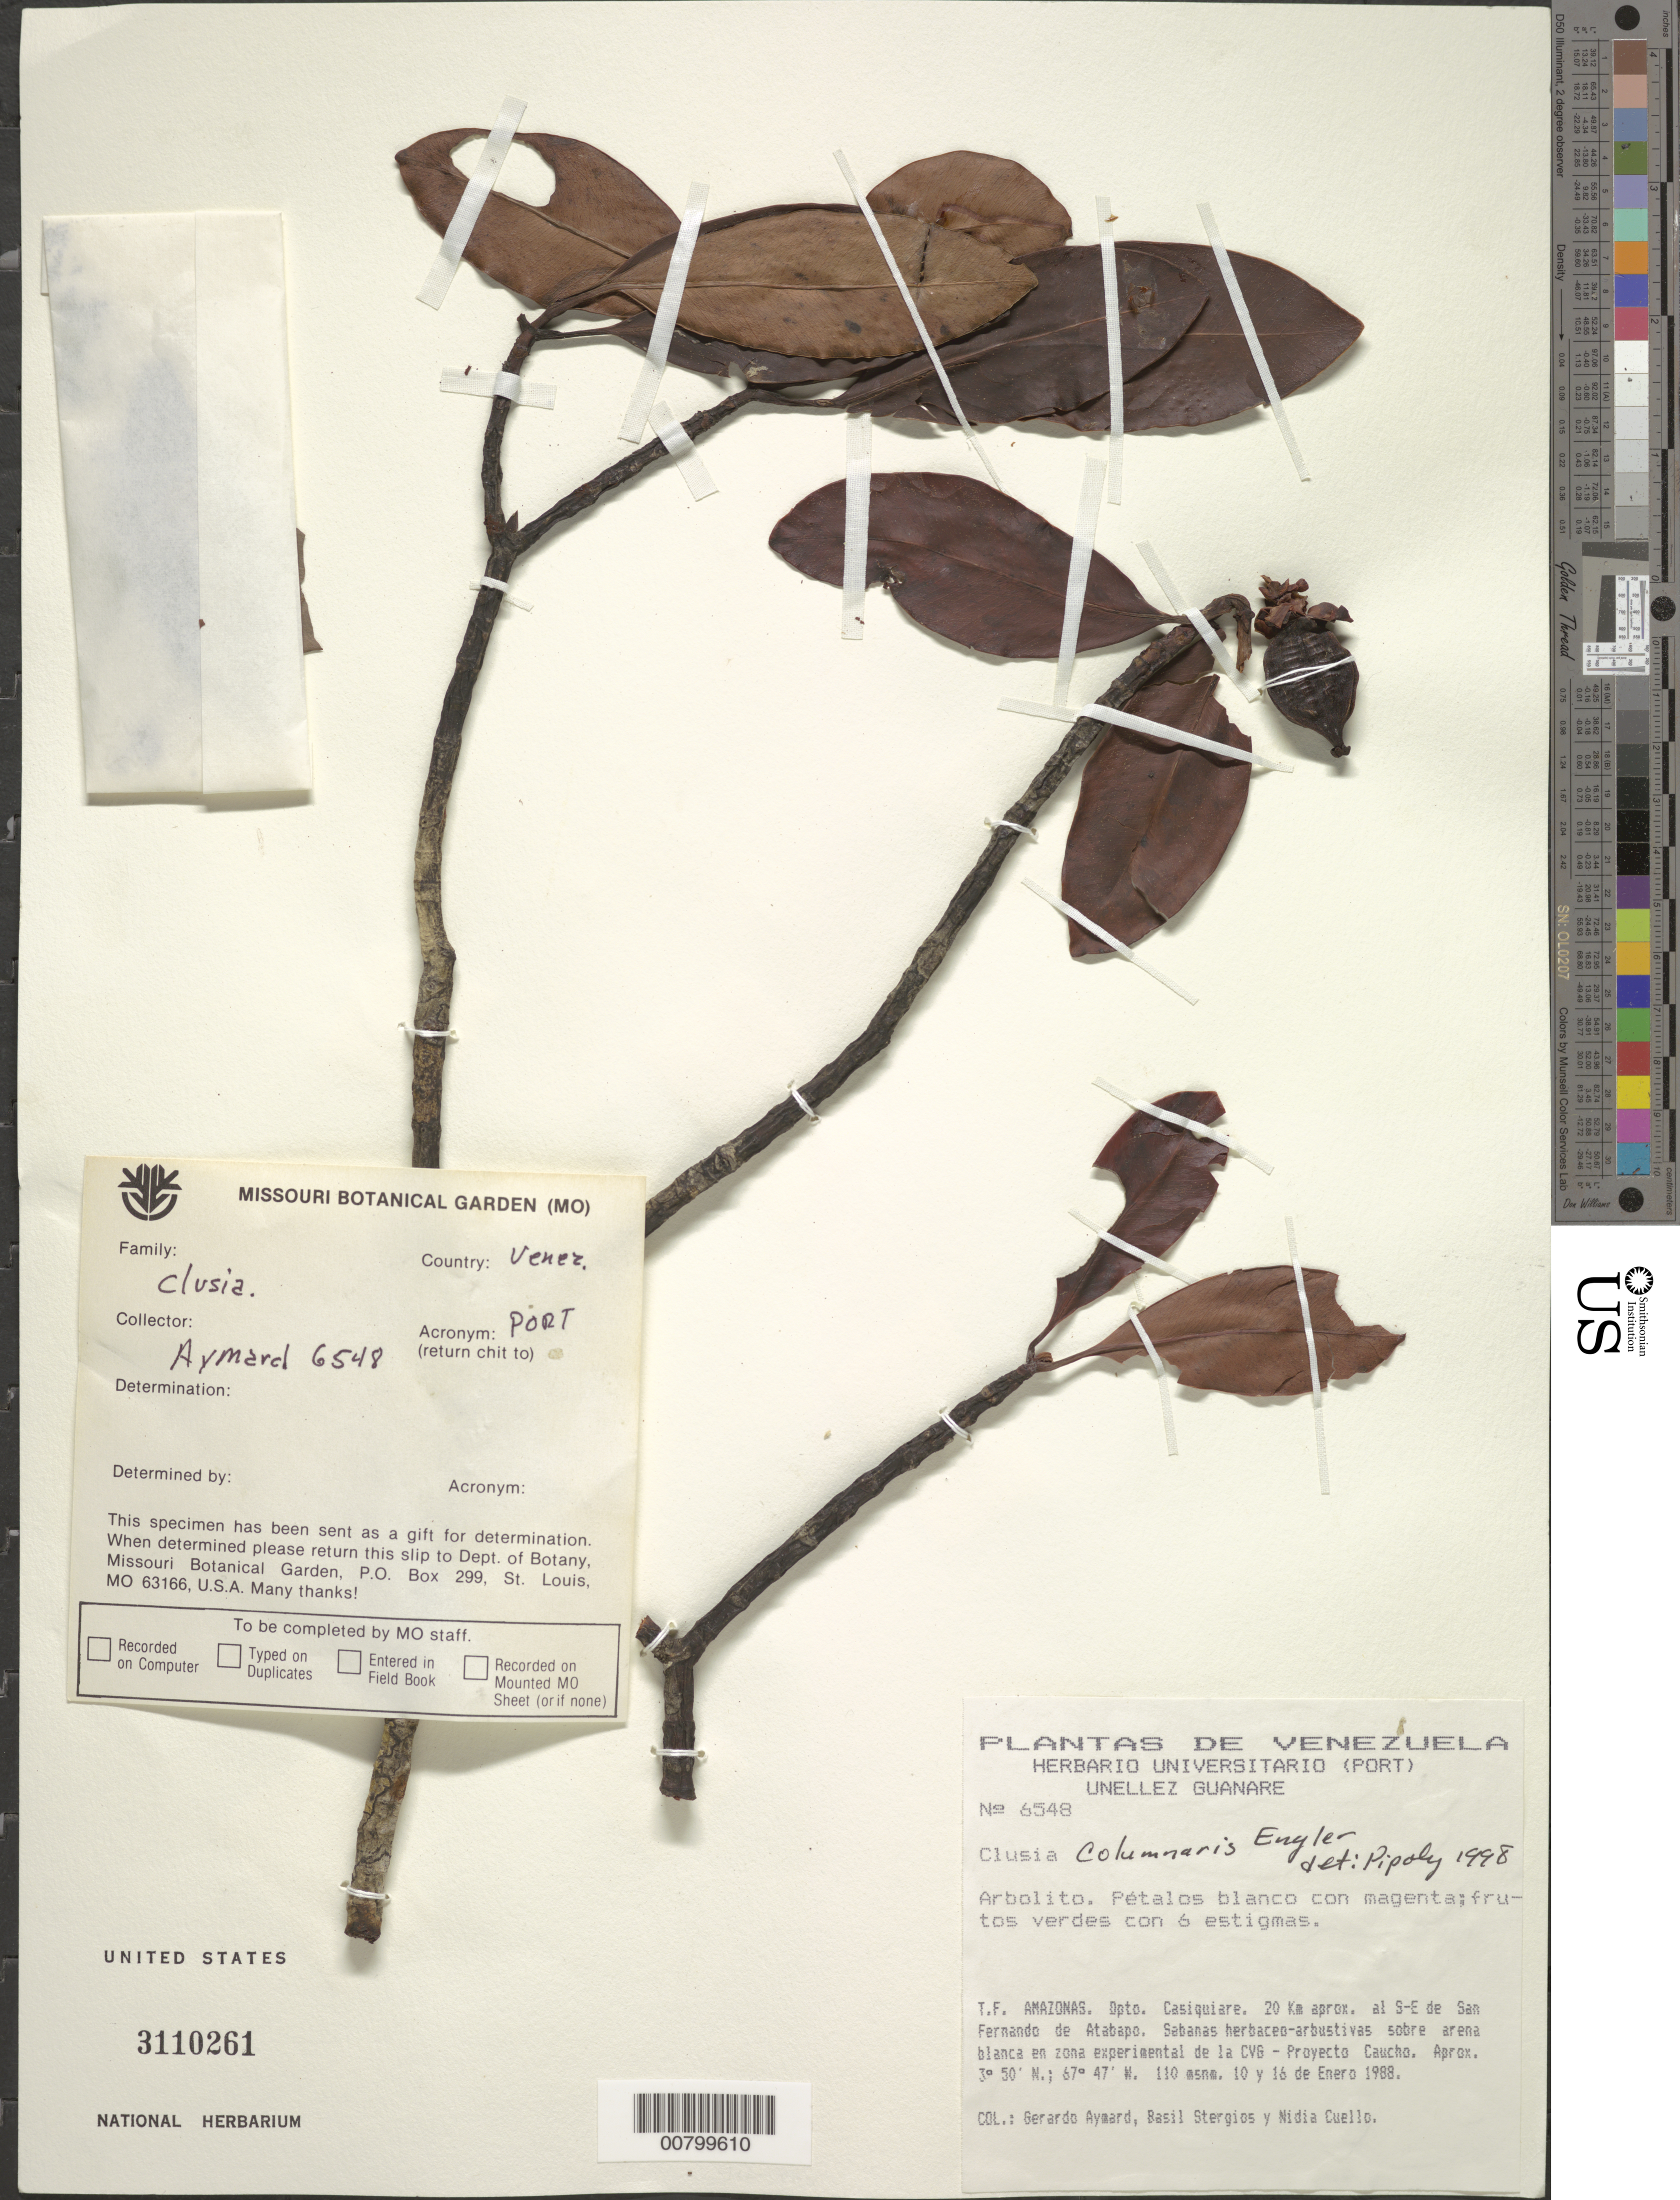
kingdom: Plantae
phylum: Tracheophyta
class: Magnoliopsida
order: Malpighiales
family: Clusiaceae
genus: Clusia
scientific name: Clusia columnaris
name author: Engl.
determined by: Pipoly, J. J., III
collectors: G. A. Aymard, B. G. Stergios & N. L. Cuello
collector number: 6548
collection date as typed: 10-Jan-88 to 16-Jan-88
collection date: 1988-01-10/1988-01-16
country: Venezuela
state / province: Amazonas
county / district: Atabapo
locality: San Fernando de Atabapo, 20 km SE of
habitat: Sabanas herbaceo-arbustivas sobre arena blanca en zona experimental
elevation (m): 110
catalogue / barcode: US 3110261